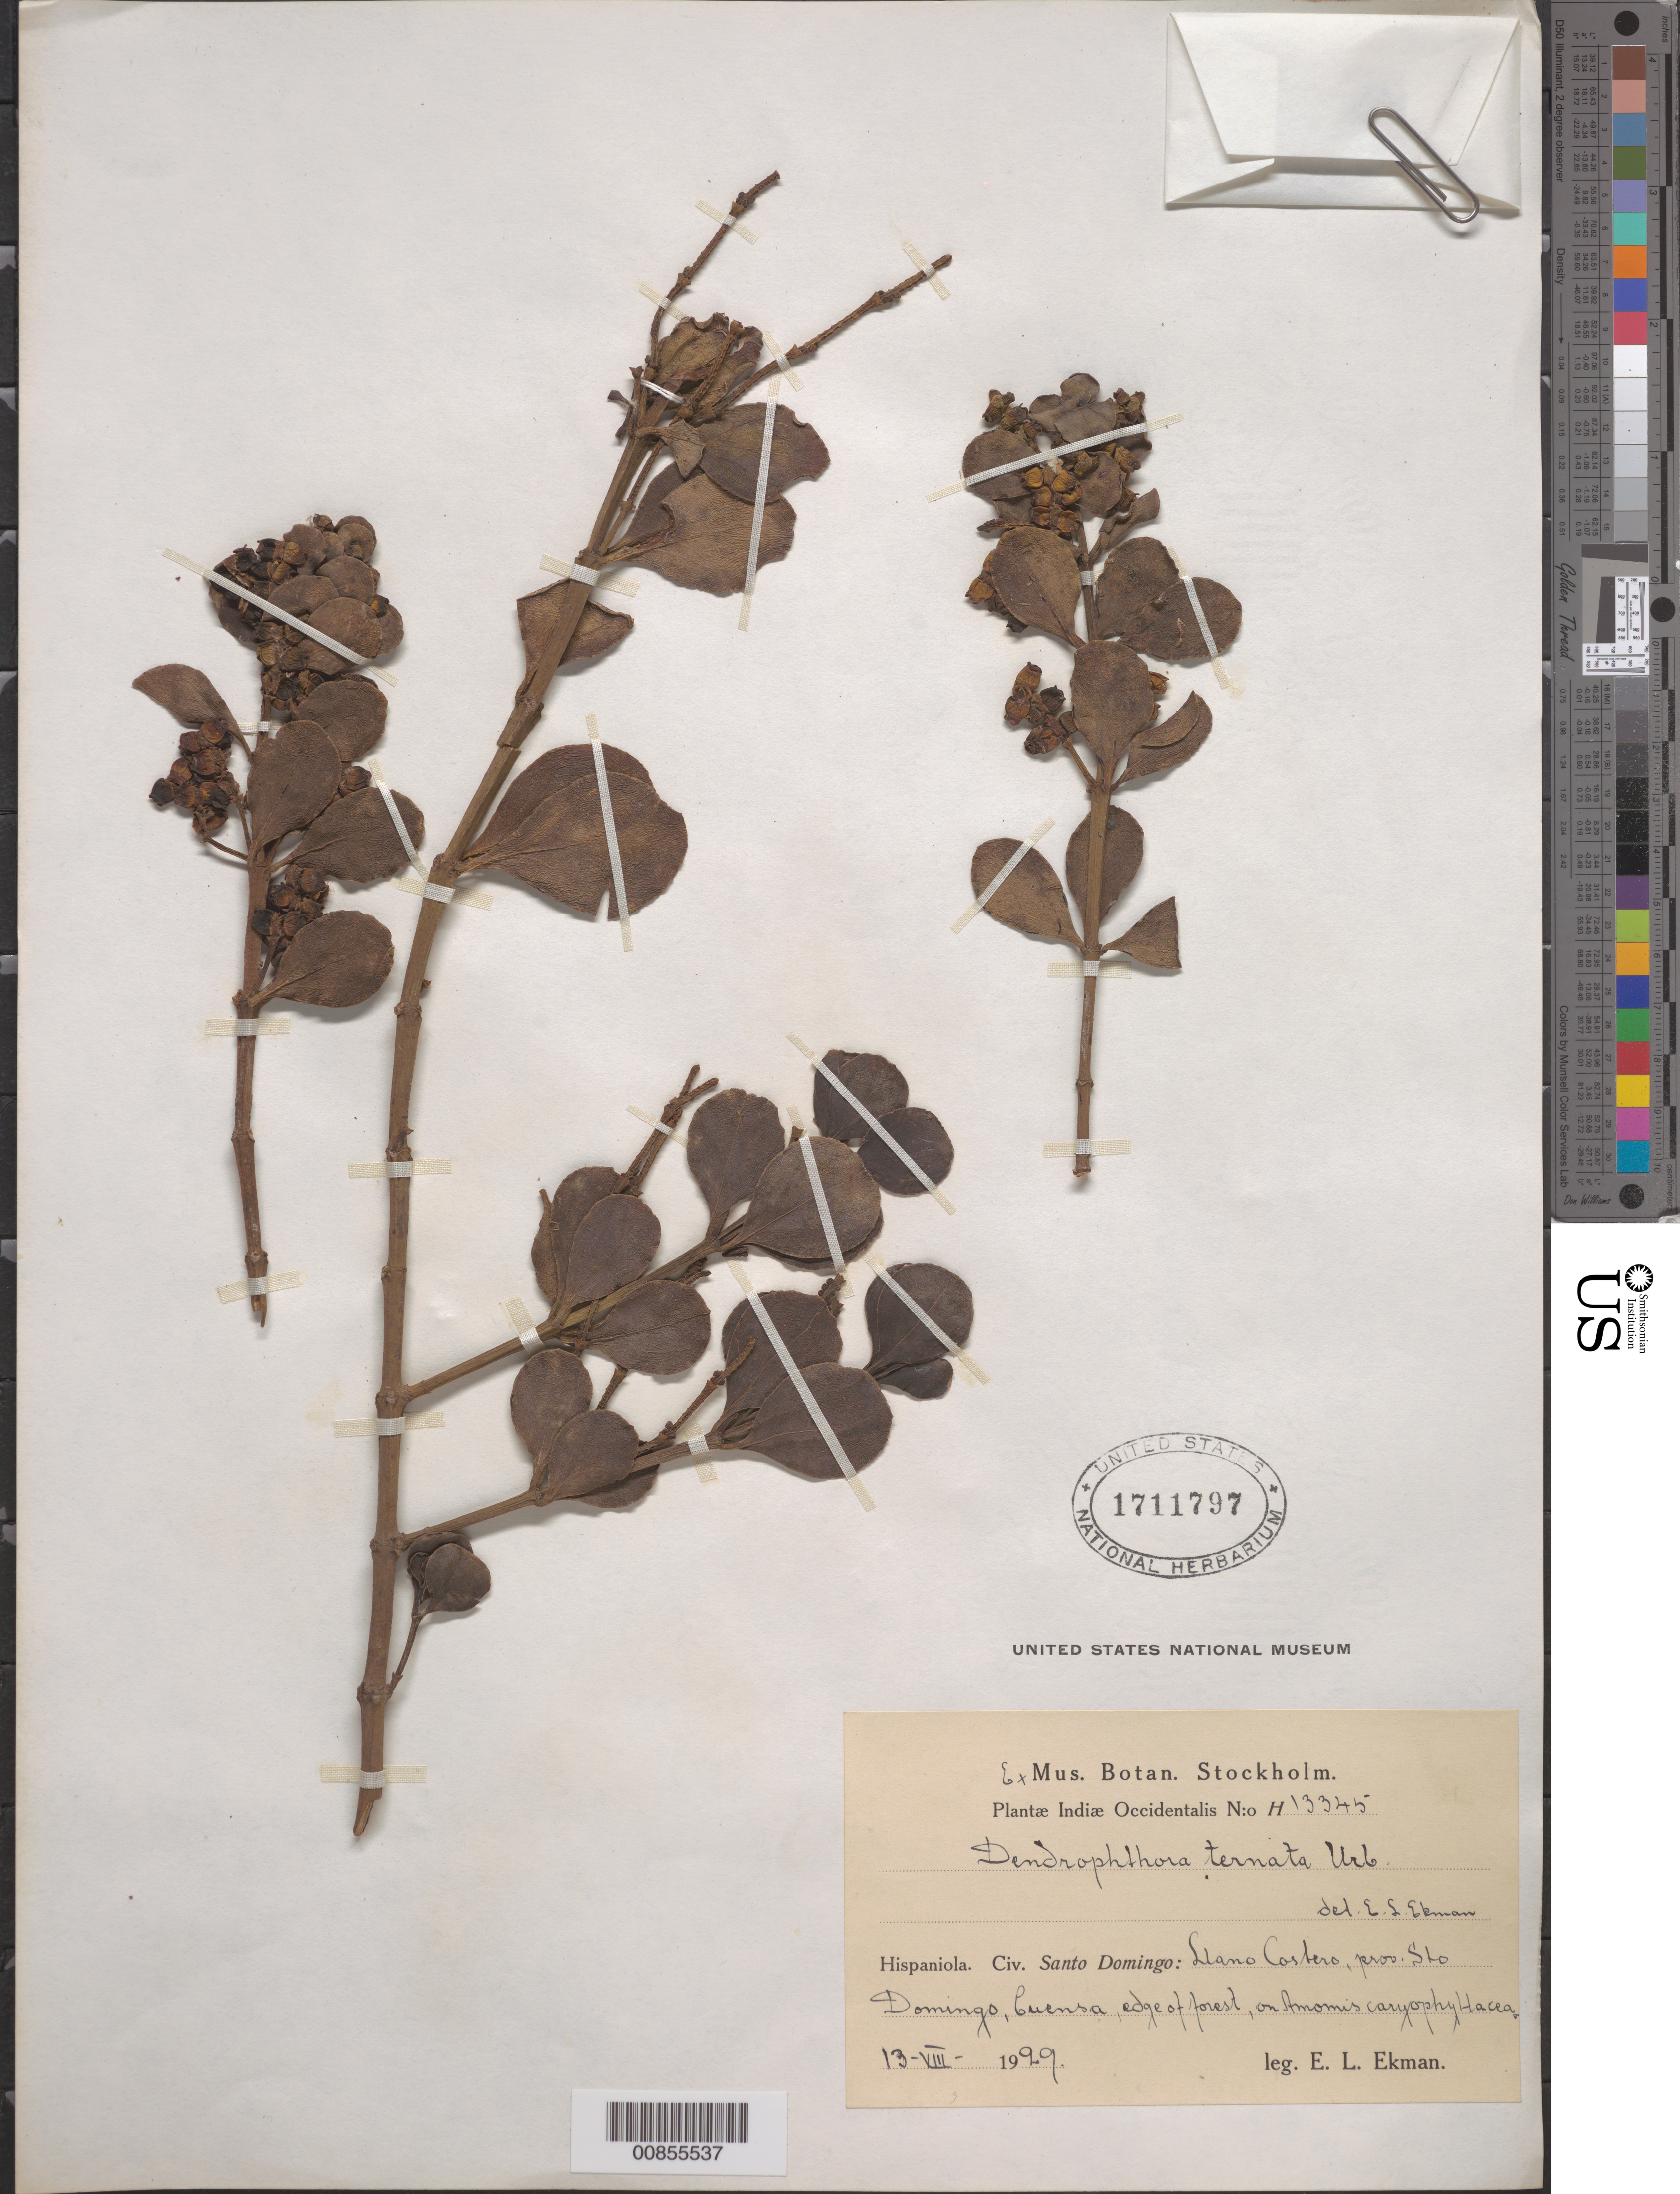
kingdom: Plantae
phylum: Tracheophyta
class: Magnoliopsida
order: Santalales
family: Viscaceae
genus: Dendrophthora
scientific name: Dendrophthora ternata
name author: Urb.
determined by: Ekman, E. L.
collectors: E. L. Ekman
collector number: H 13345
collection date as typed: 13 Aug 1929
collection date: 1929-08-13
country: Dominican Republic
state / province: Distrito Nacional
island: Hispaniola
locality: Llano Costero, prov. Sto Domingo (obsolete), Cuensa.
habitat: Edge of forest, on Amomis caryophyltacea.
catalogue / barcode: US 1711797